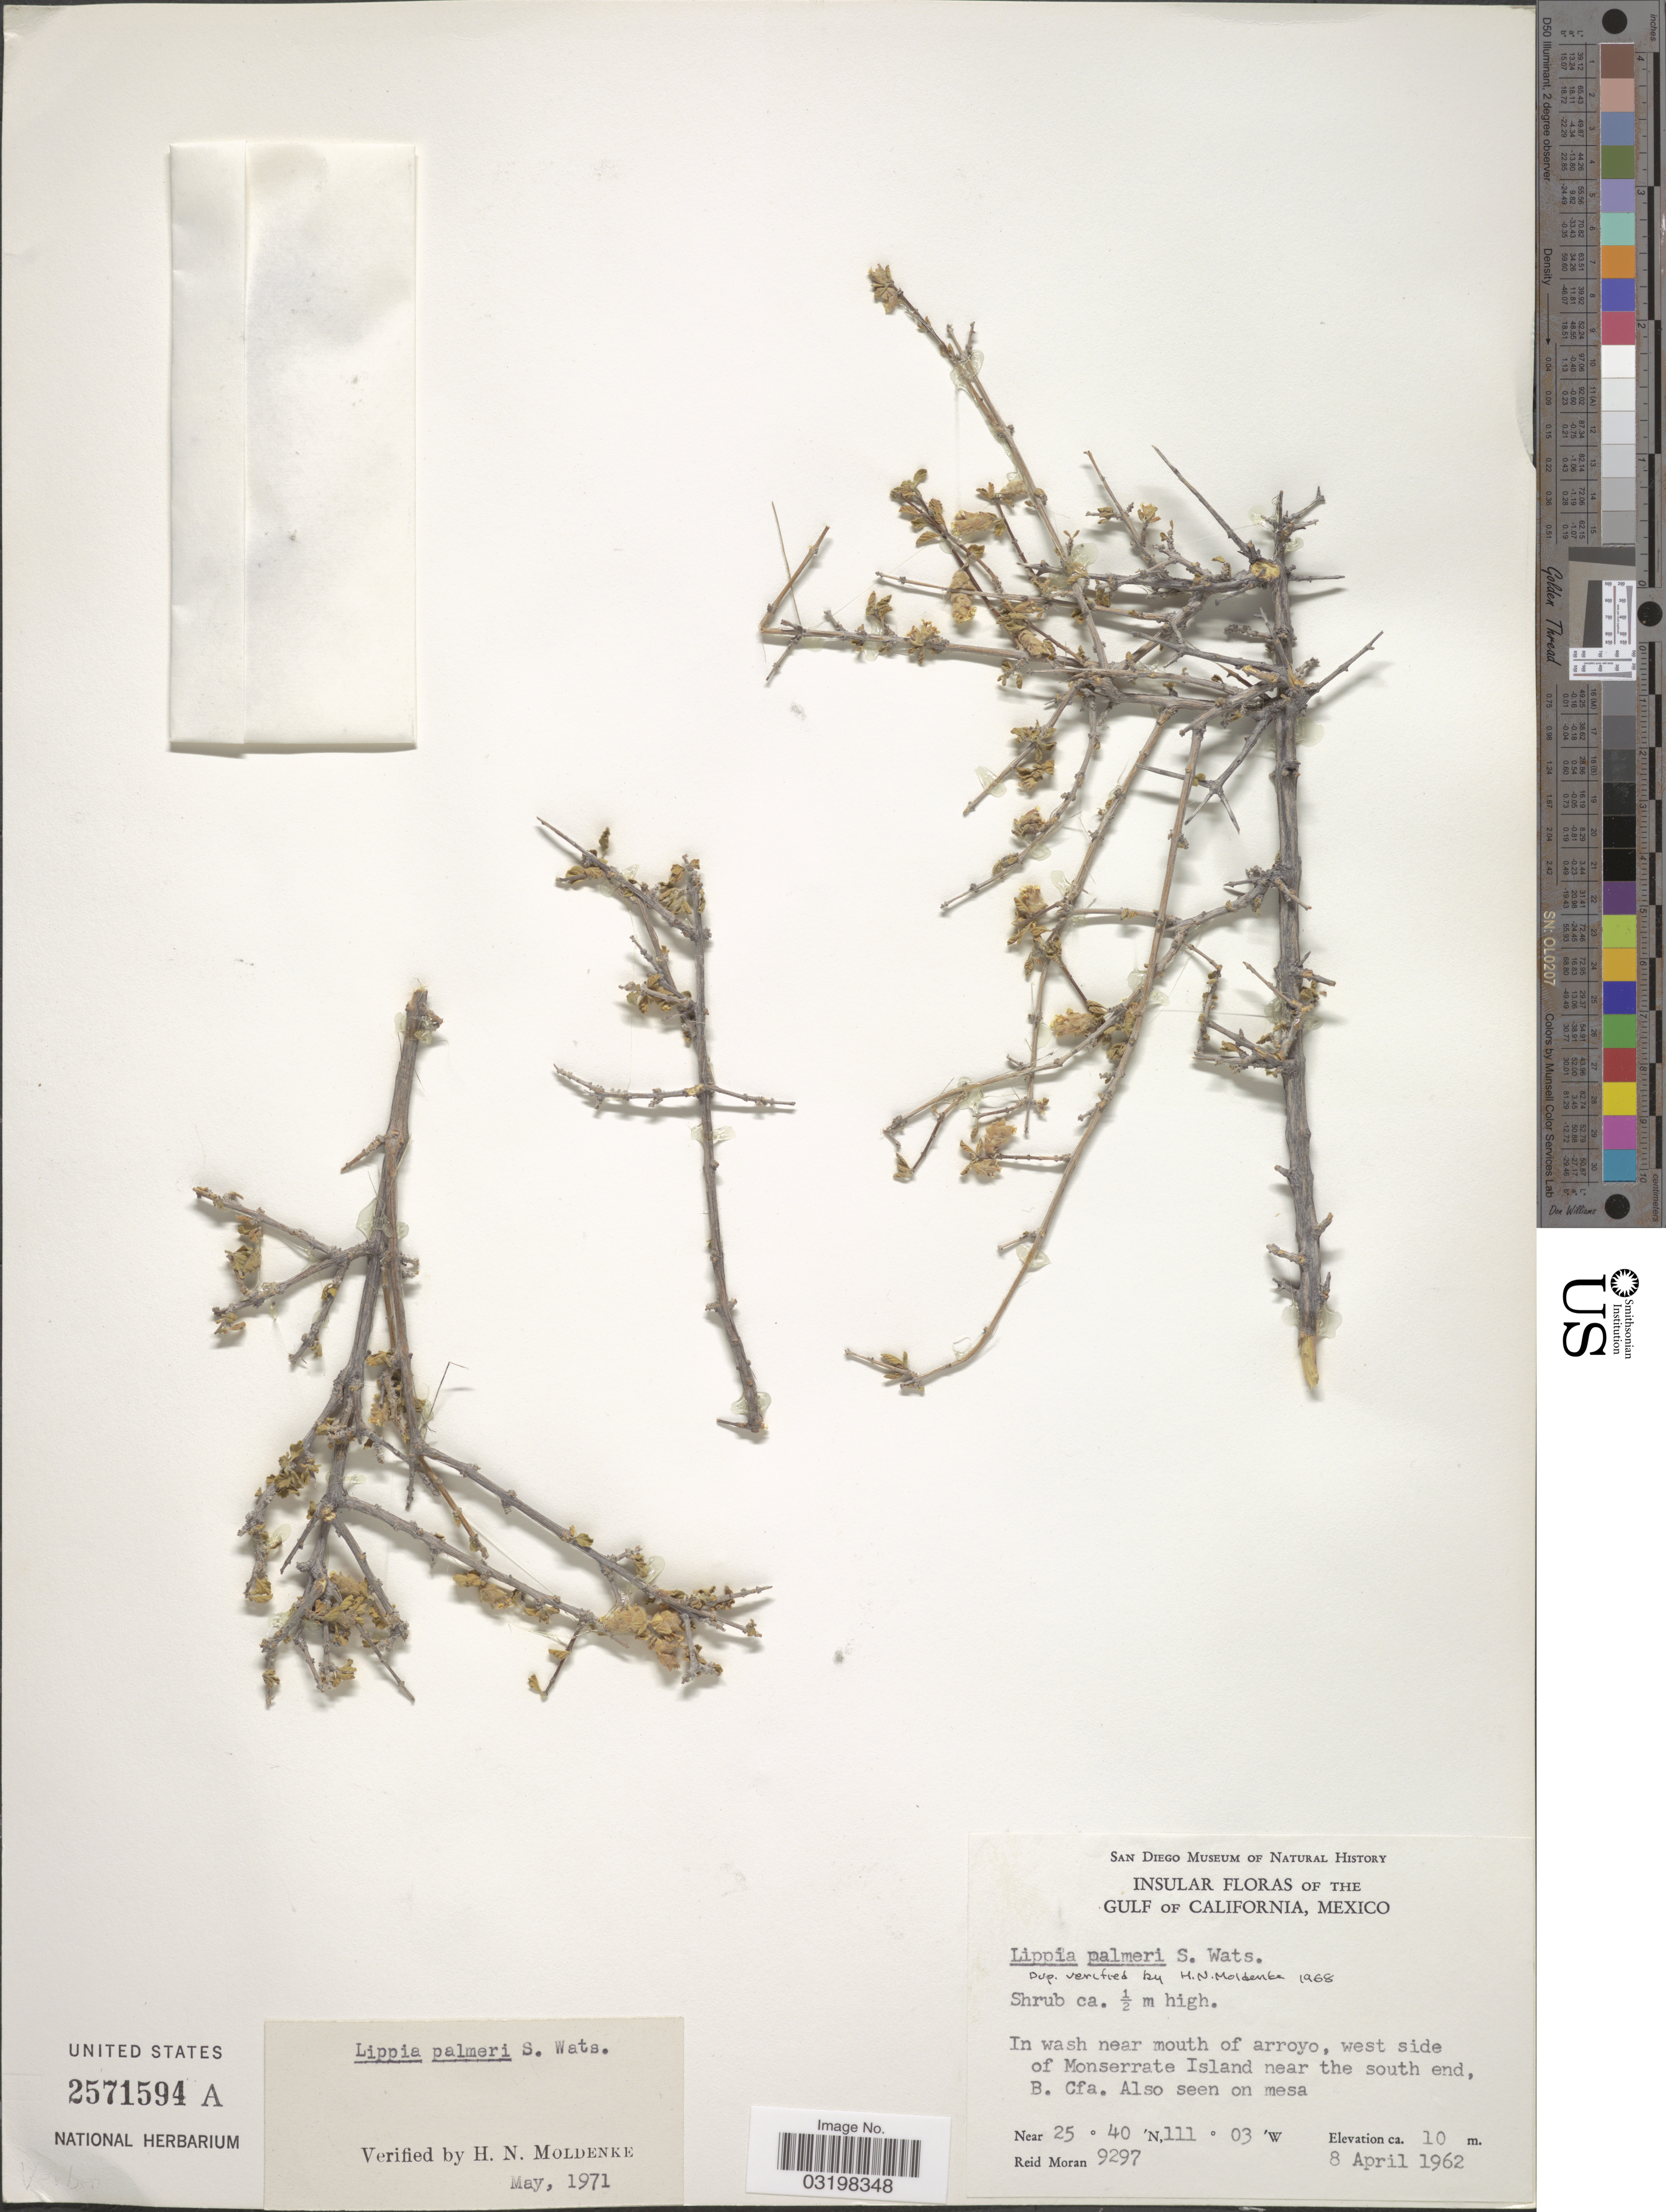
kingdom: Plantae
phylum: Tracheophyta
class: Magnoliopsida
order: Lamiales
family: Verbenaceae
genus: Lippia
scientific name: Lippia palmeri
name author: S. Watson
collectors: R. V. Moran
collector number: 9297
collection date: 1962-04-08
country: Mexico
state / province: Baja California Sur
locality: Insular. The Gulf of California. In wash near mouth of arroyo, west side of Monserrate Island near the south end. Also seen on mesa.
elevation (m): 10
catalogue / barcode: US 2571594